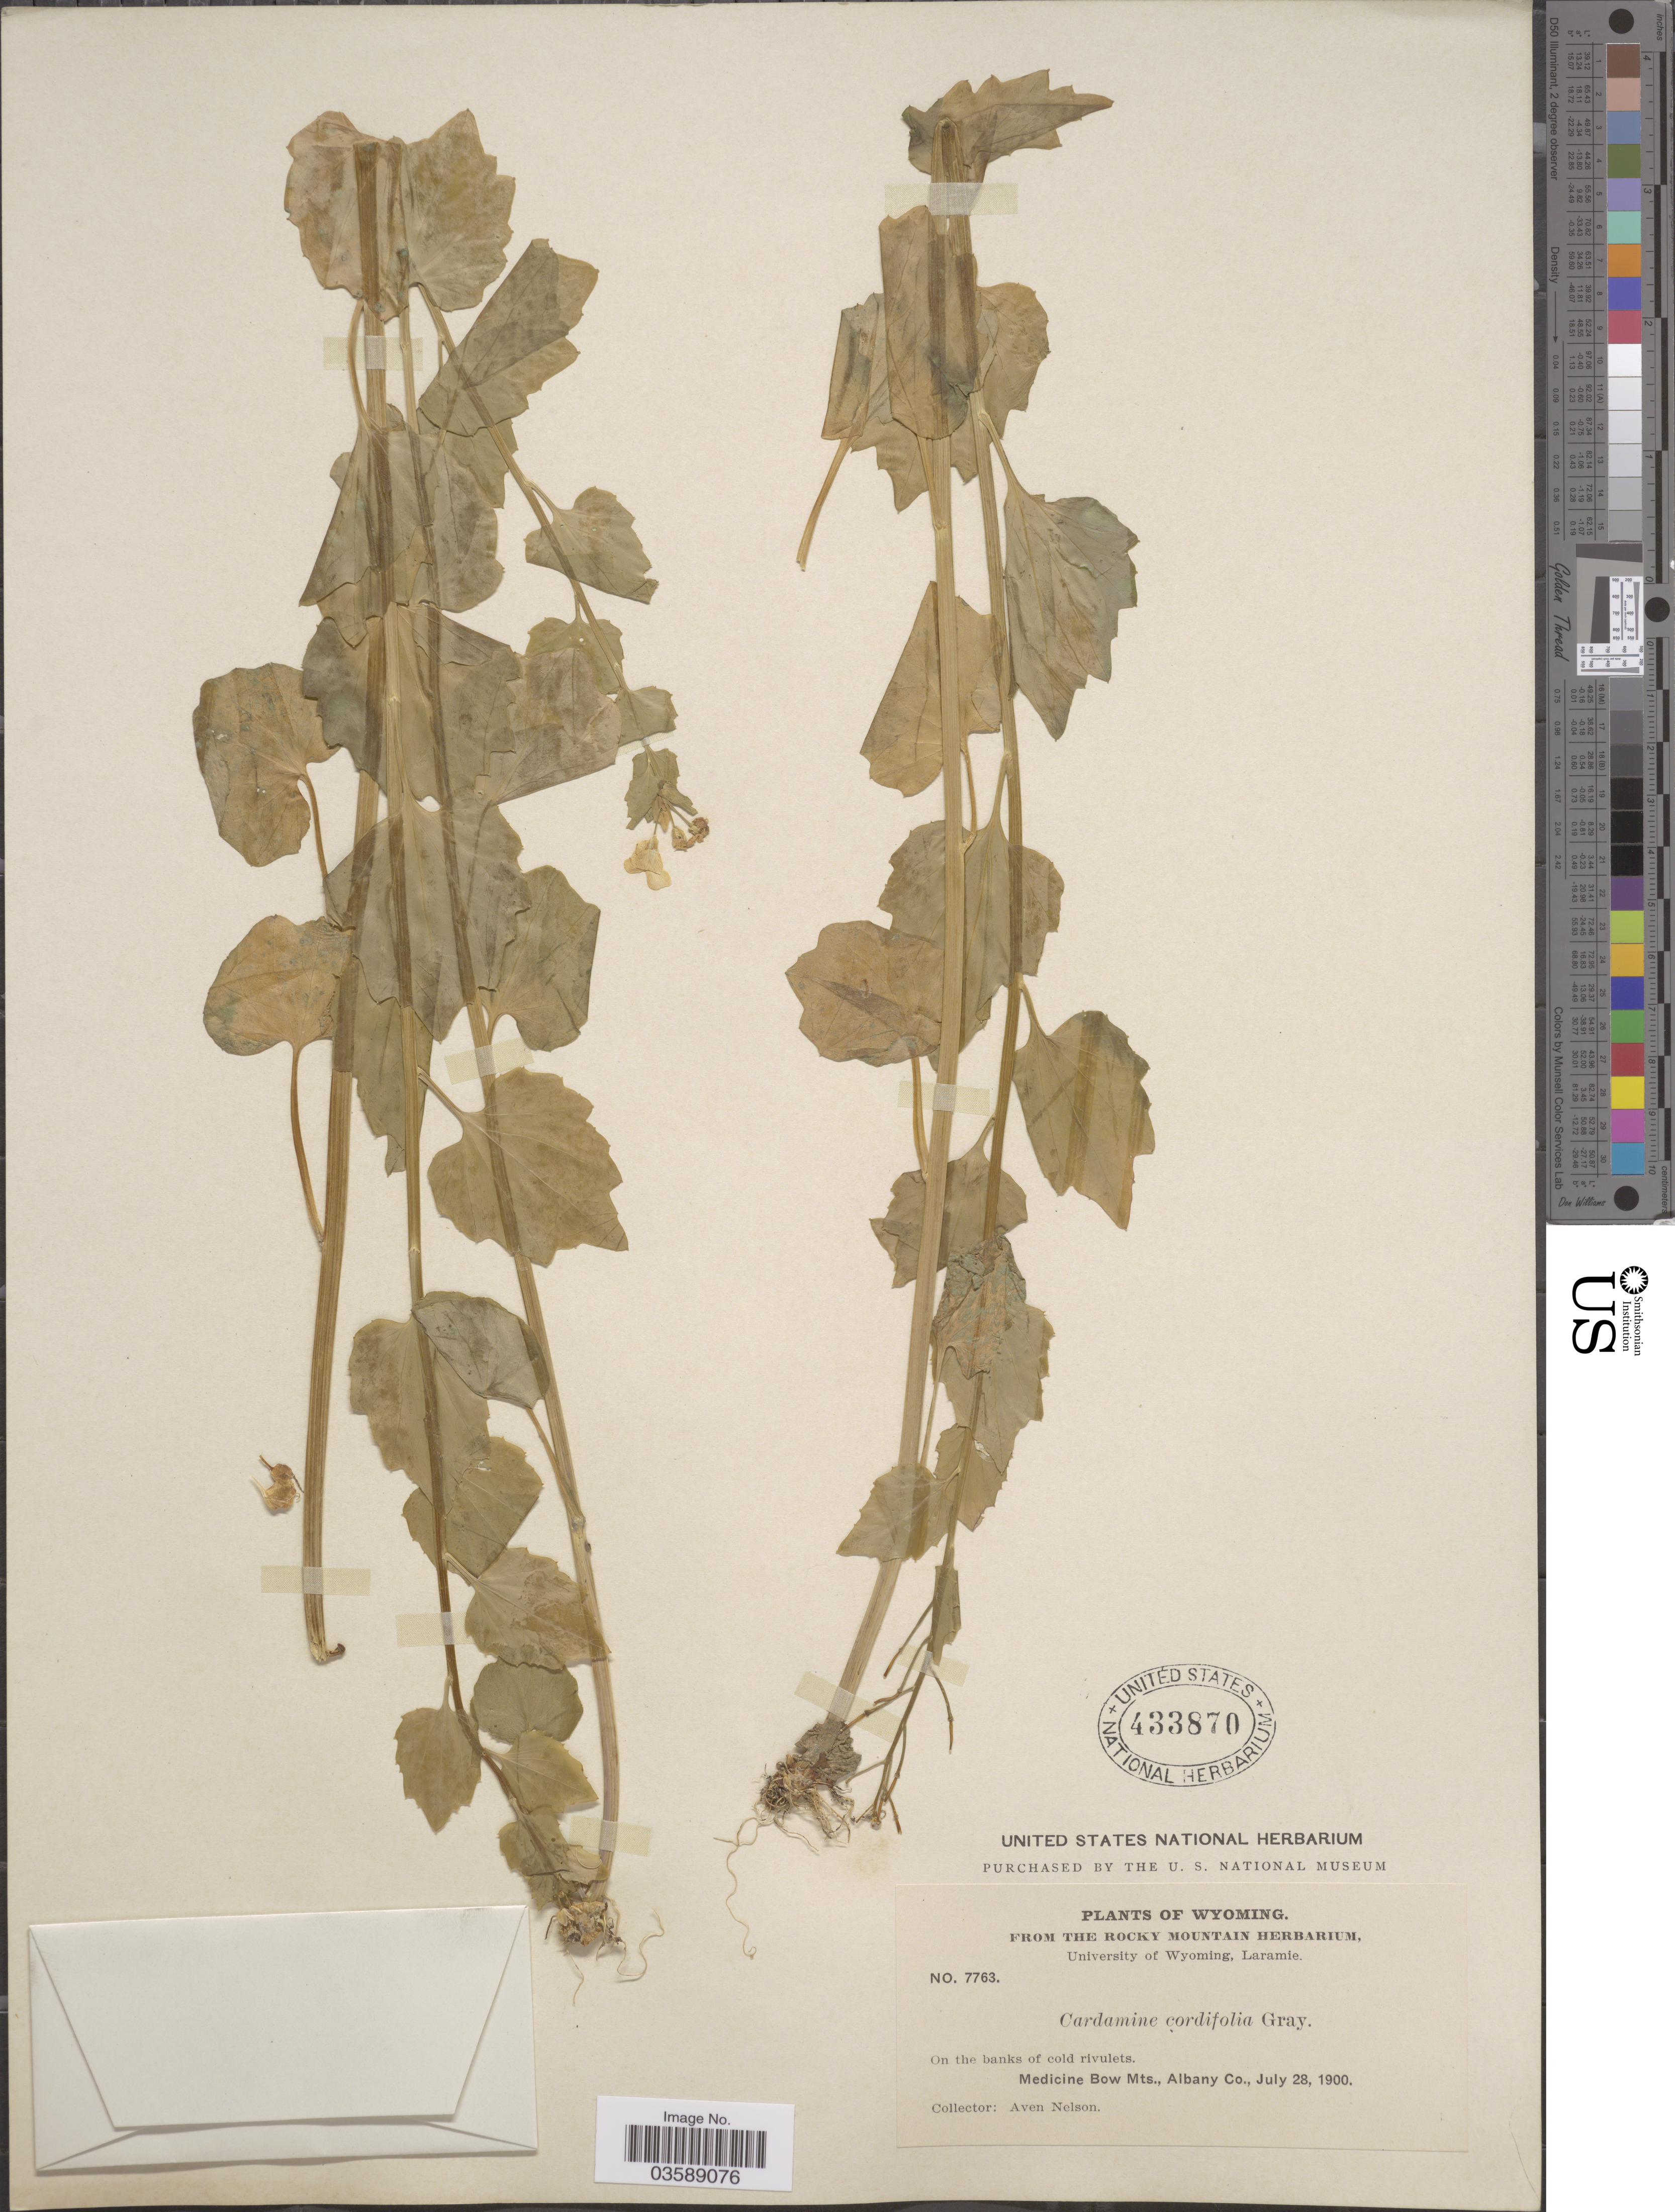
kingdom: Plantae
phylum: Tracheophyta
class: Magnoliopsida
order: Brassicales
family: Brassicaceae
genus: Cardamine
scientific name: Cardamine cordifolia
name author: A. Gray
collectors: A. Nelson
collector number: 7763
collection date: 1900-07-28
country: United States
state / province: Wyoming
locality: Medicine Bow Mts., Albany Co.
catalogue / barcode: US 433870